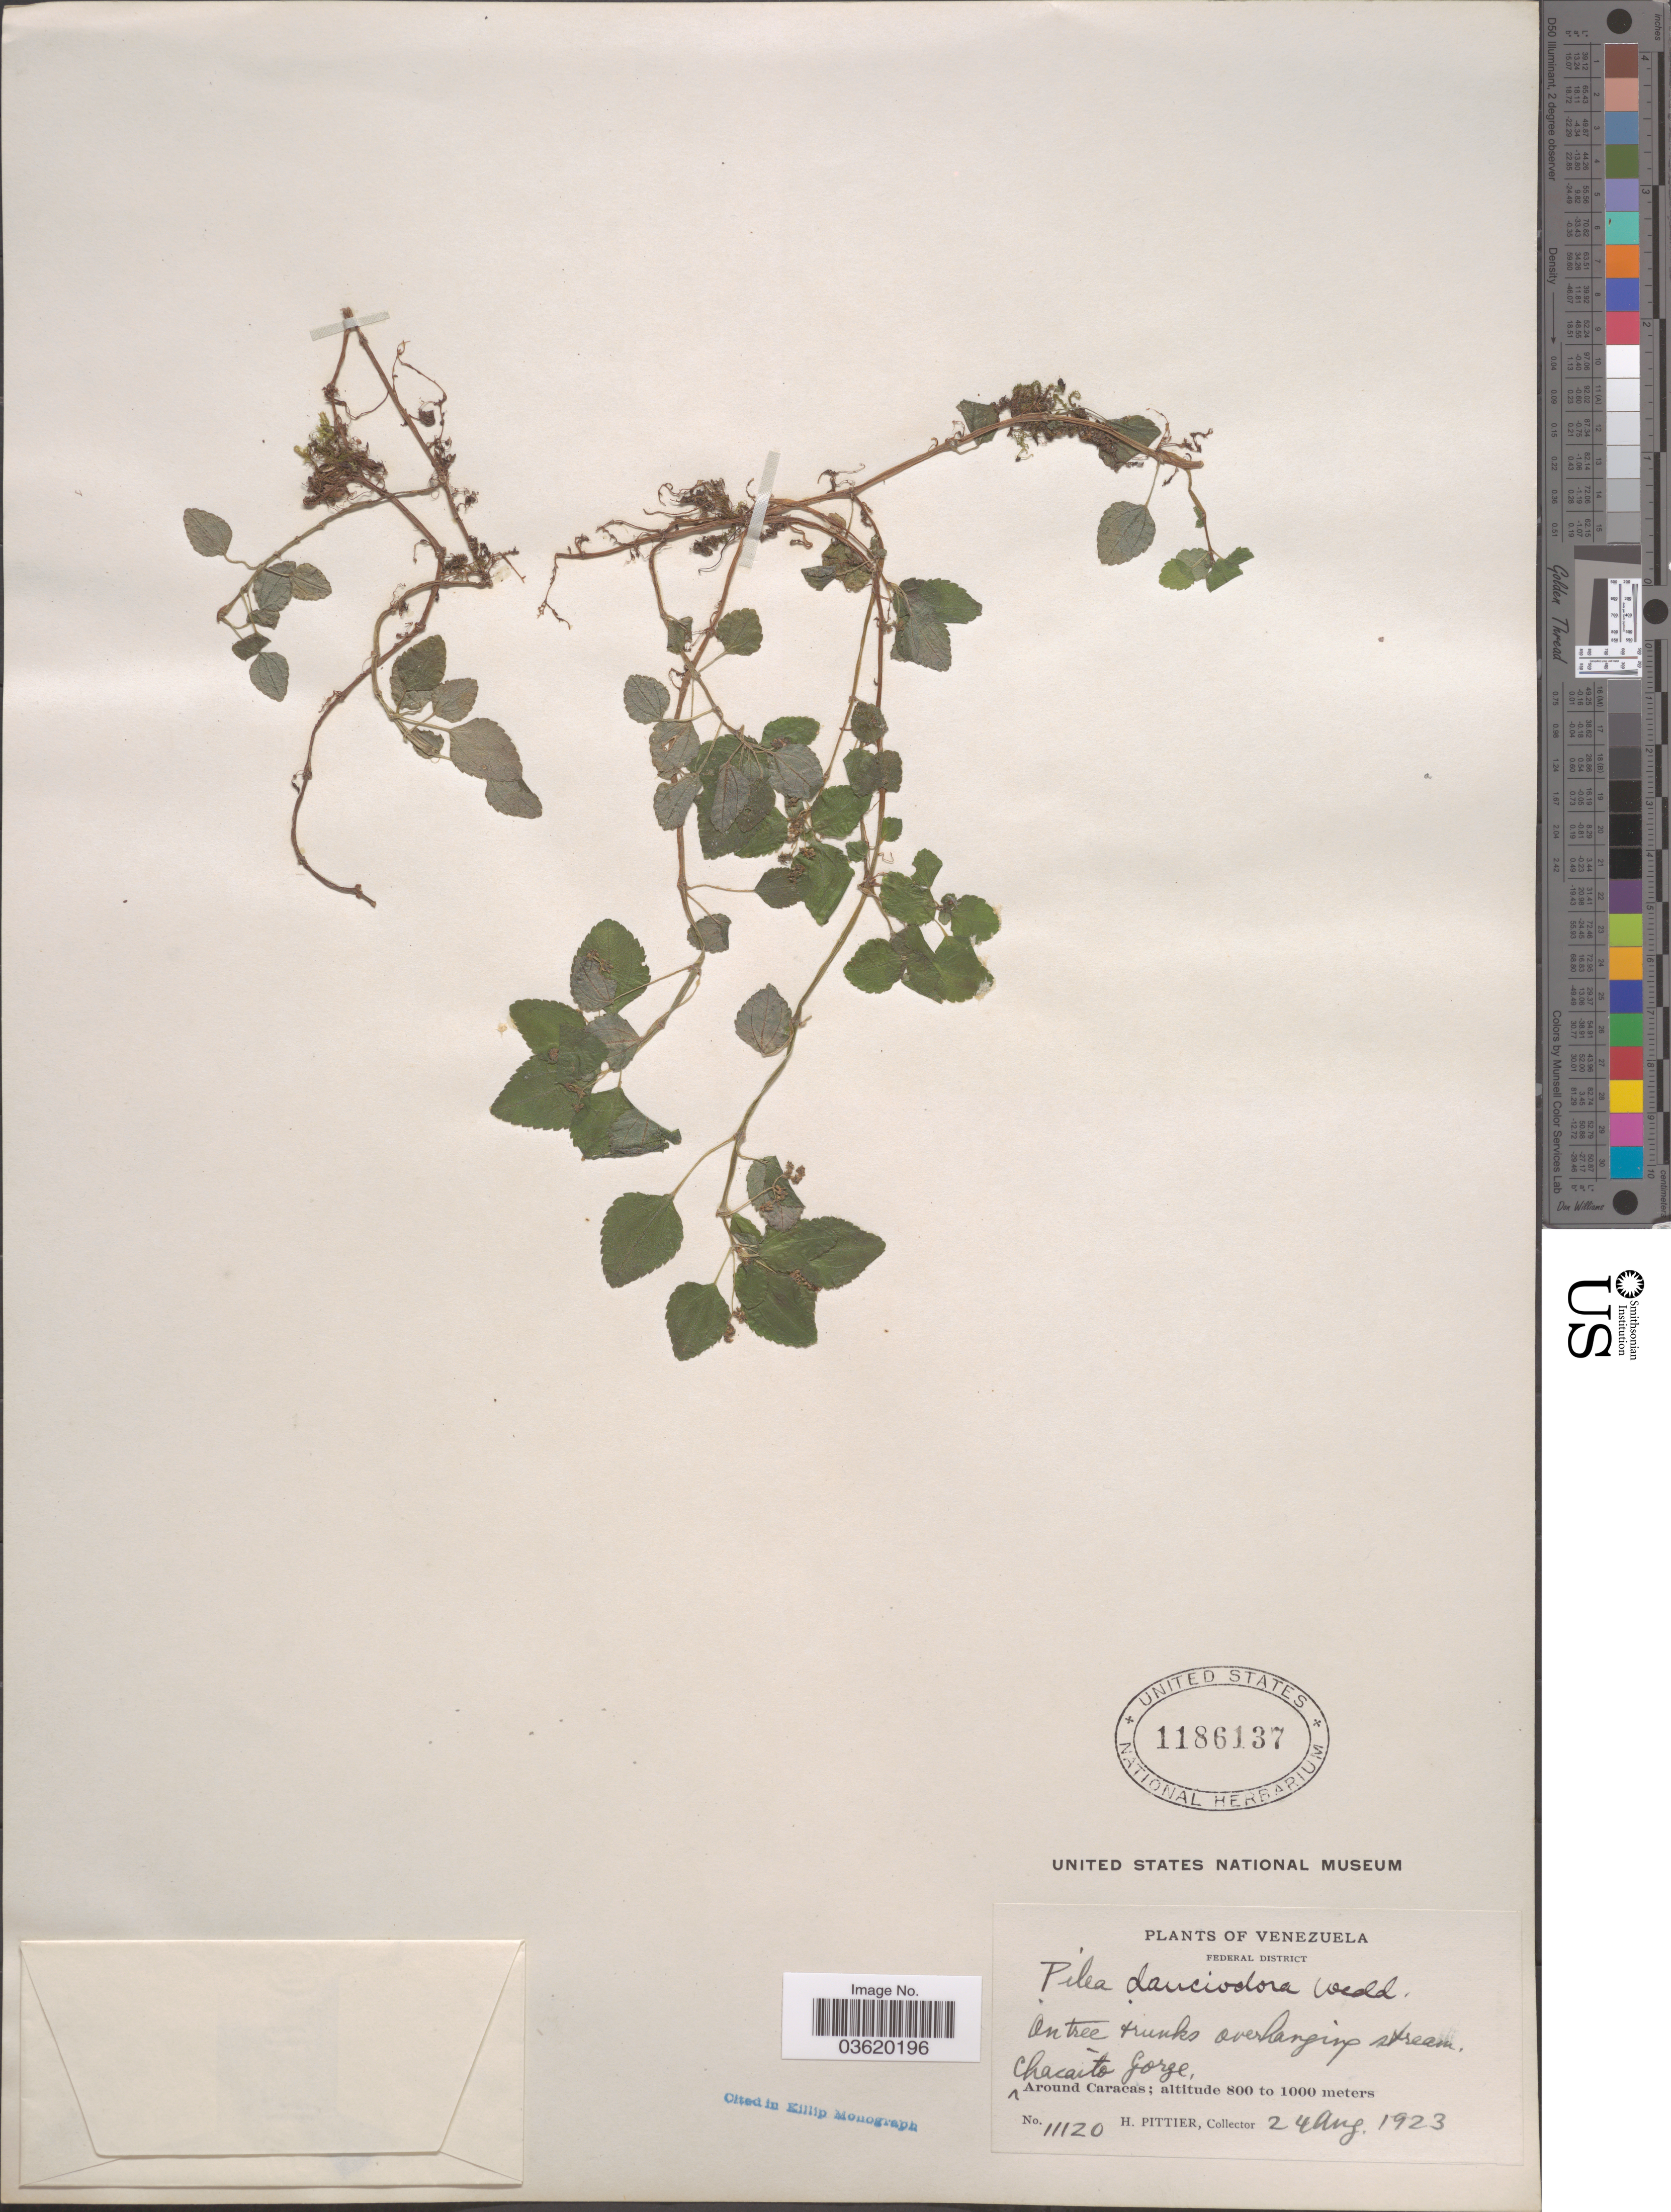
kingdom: Plantae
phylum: Tracheophyta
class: Magnoliopsida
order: Rosales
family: Urticaceae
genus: Pilea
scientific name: Pilea dauciodora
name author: Pav. ex Wedd.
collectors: H. F. Pittier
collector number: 11120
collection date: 1923-08-24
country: Venezuela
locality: Federal District. Chacaito Gorge. Around Caracas.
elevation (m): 800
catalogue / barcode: US 1186137